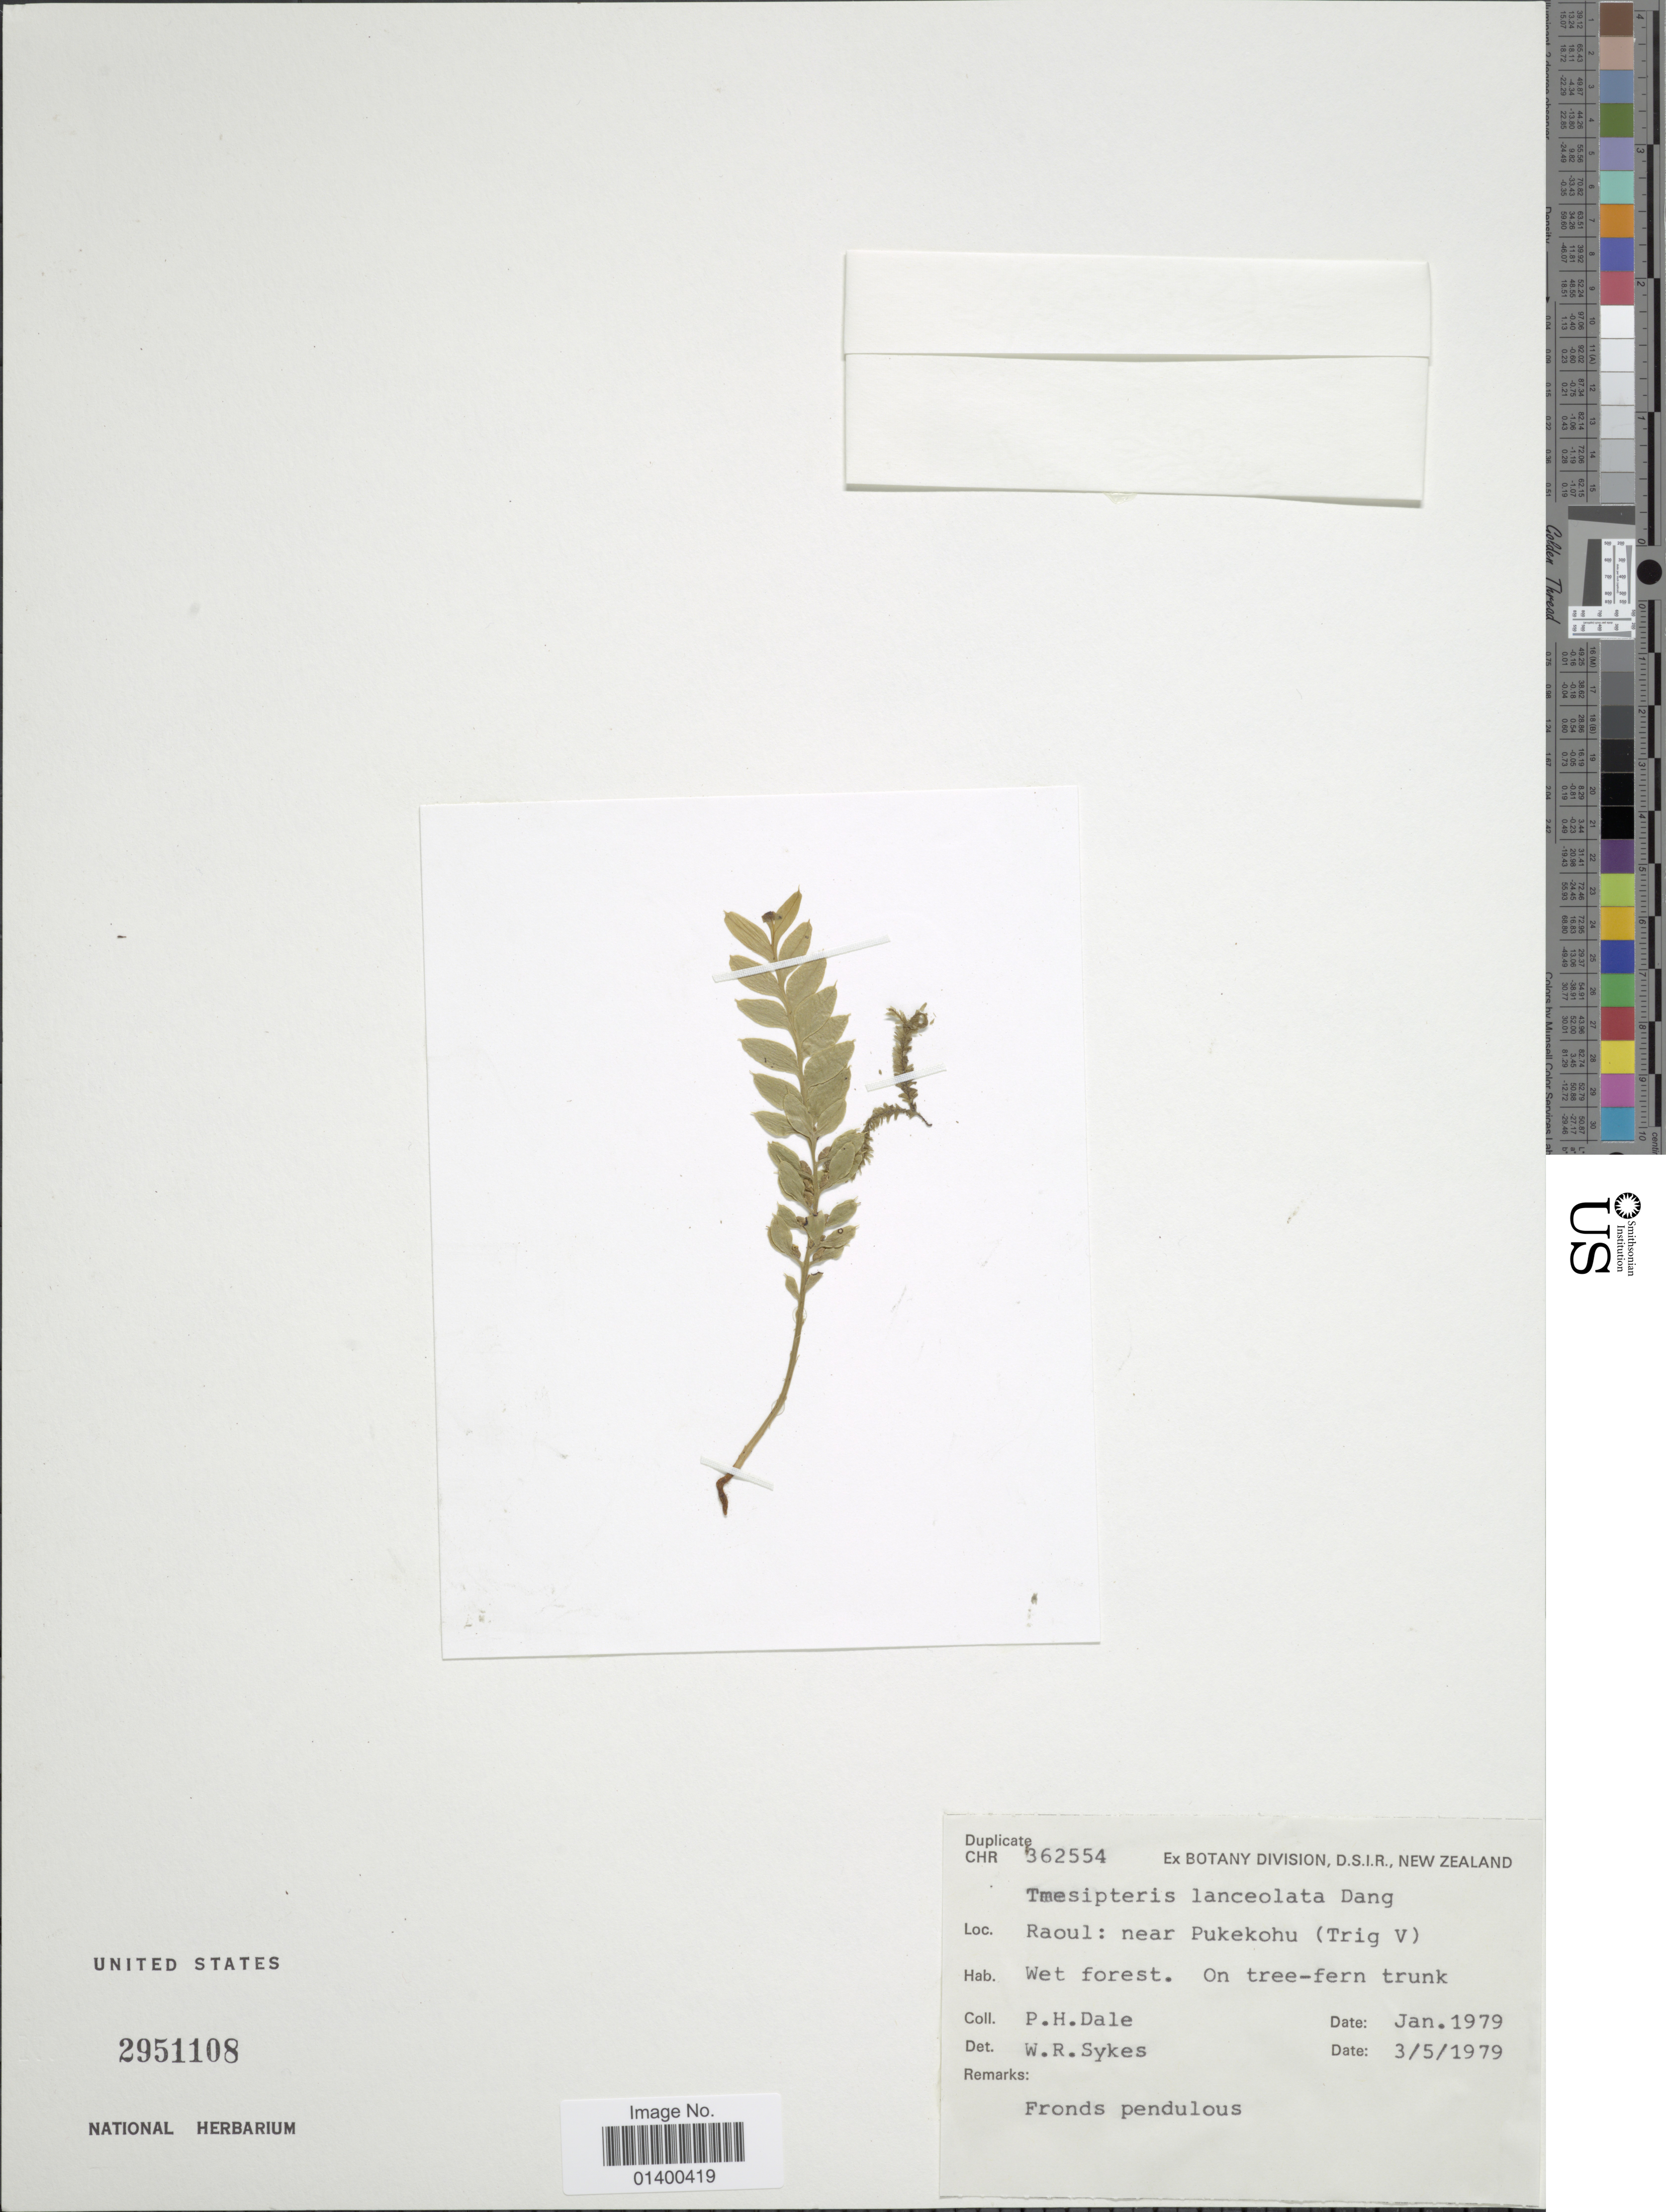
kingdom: Plantae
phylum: Tracheophyta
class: Polypodiopsida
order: Psilotales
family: Psilotaceae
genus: Tmesipteris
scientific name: Tmesipteris lanceolata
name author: P.A. Dang.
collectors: P. Dale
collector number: CHR 362554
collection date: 1979-01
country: New Zealand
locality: Raoul: near Pukekohu (Trig V)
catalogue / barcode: US 2951108